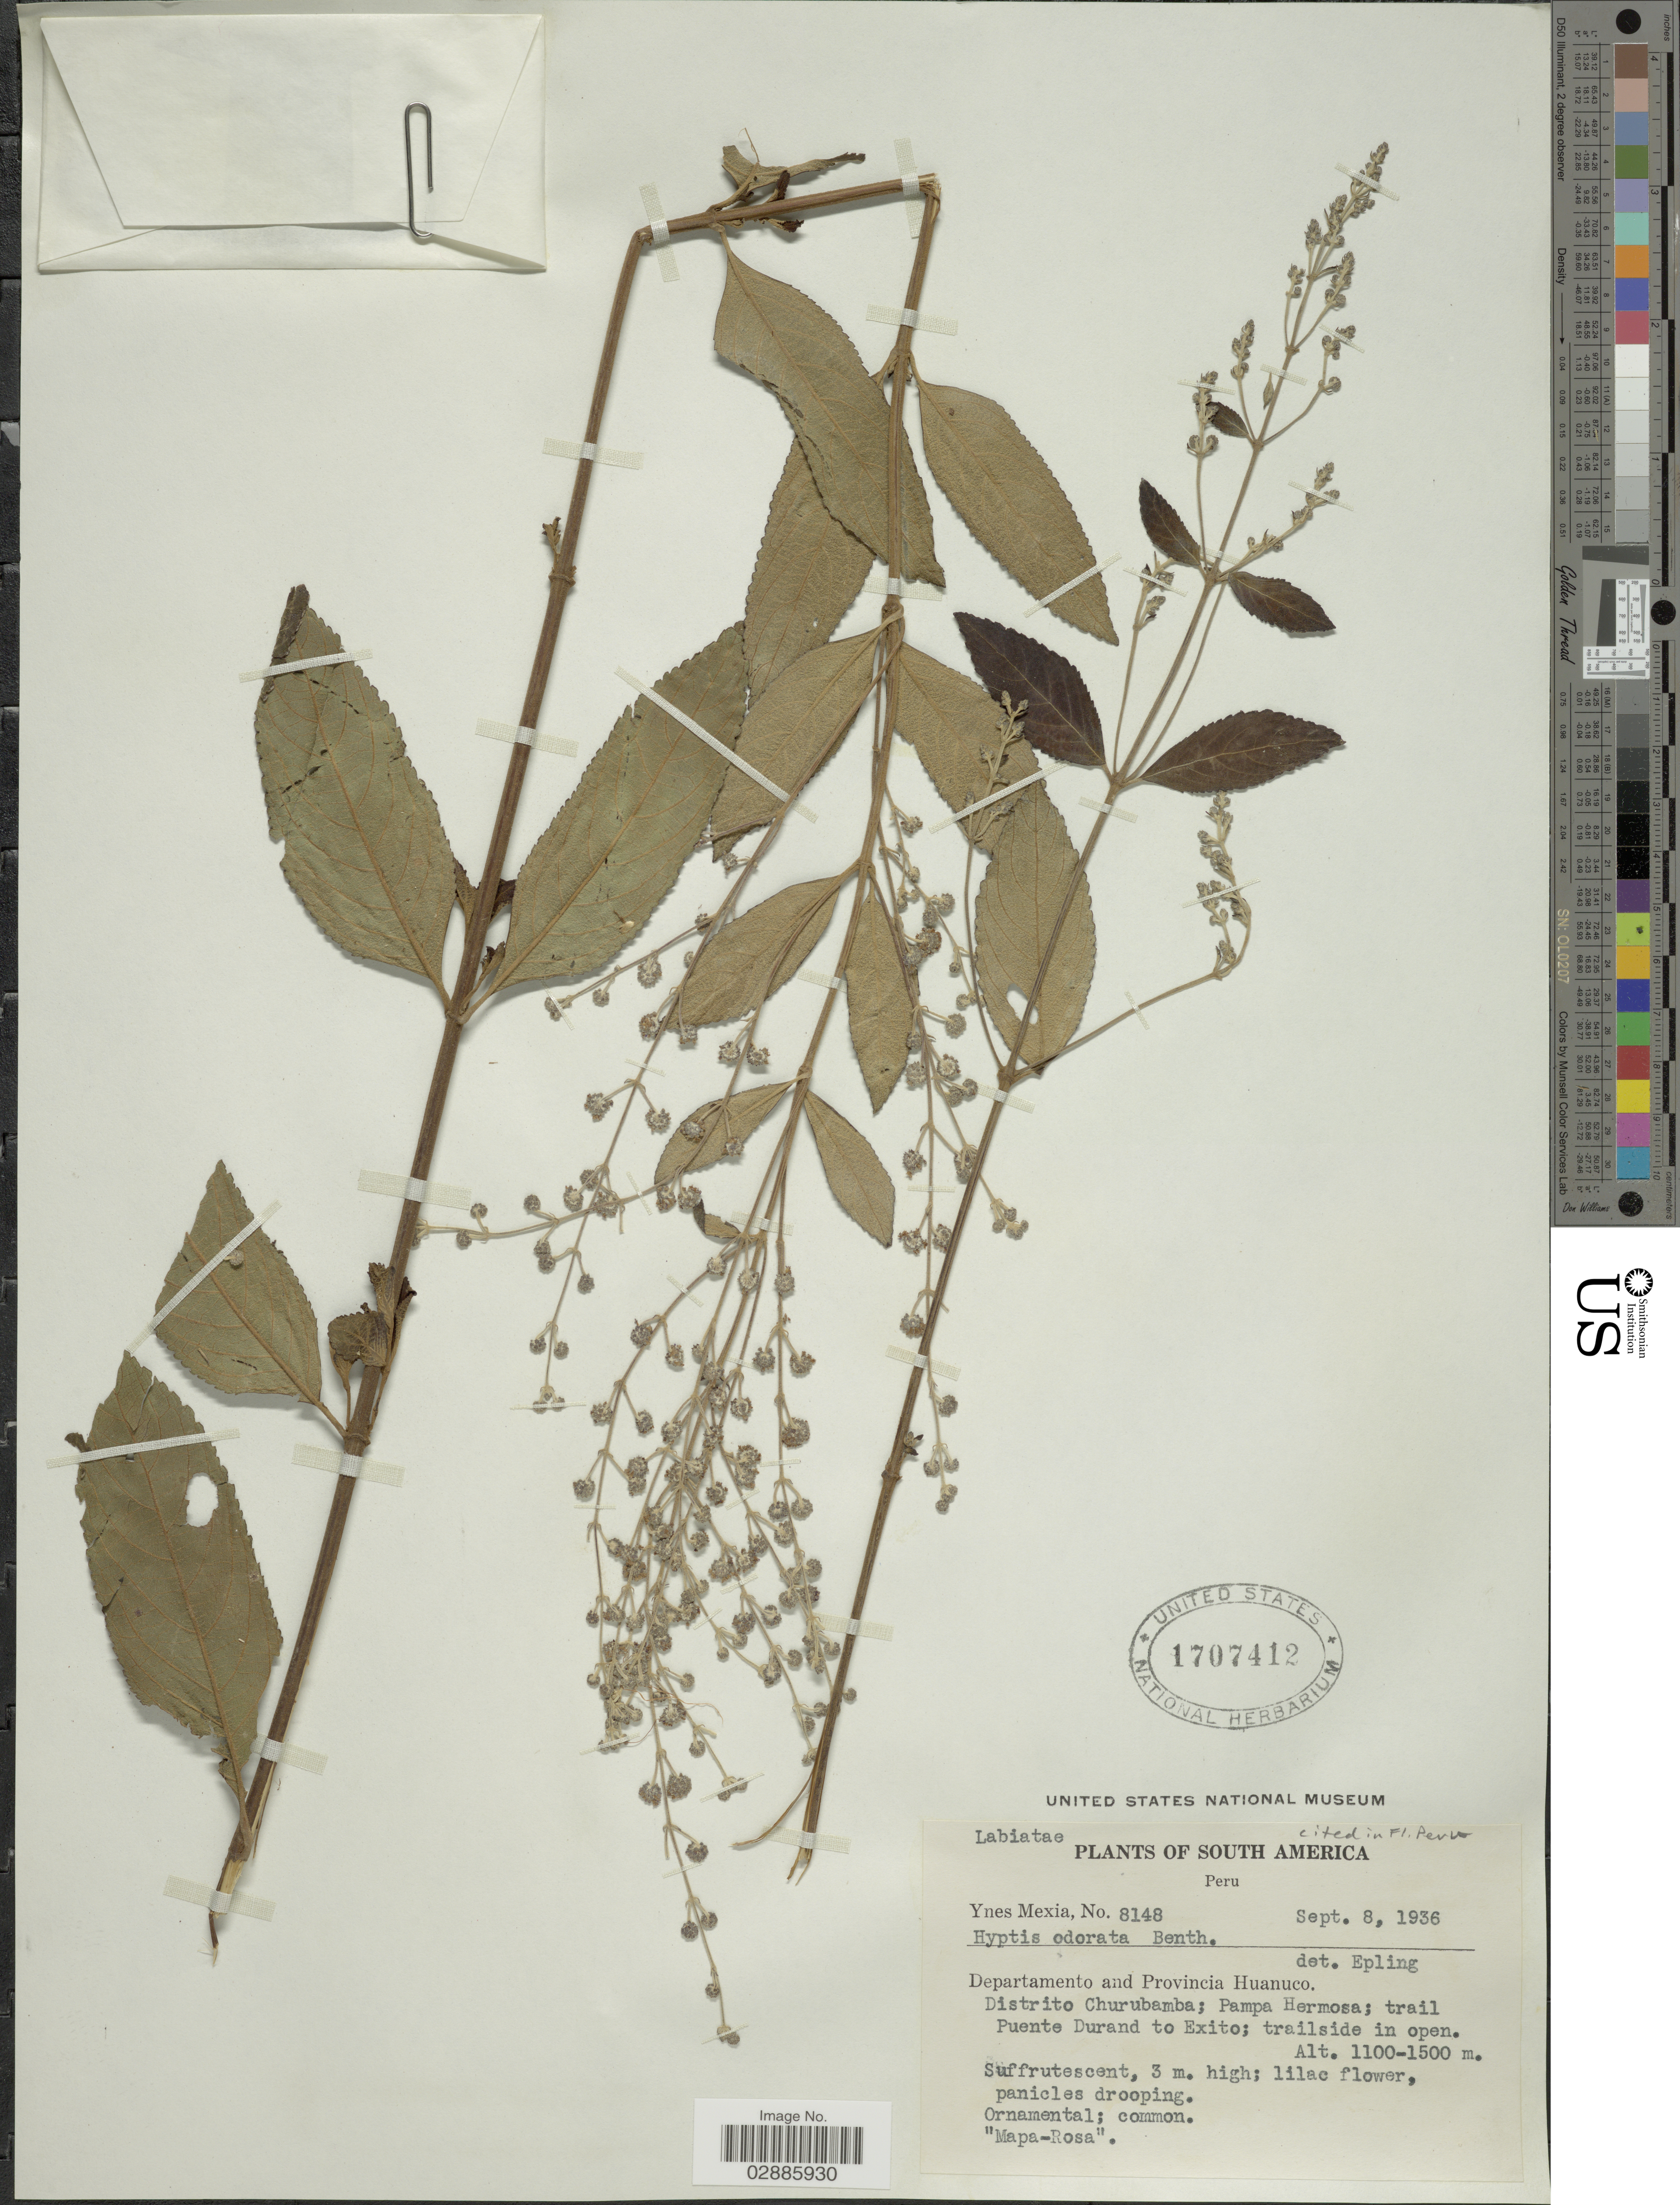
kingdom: Plantae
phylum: Tracheophyta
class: Magnoliopsida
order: Lamiales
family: Lamiaceae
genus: Hyptis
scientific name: Hyptis odorata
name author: Benth.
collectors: Y. Mexia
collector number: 8148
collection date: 1936-09-08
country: Peru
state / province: Huánuco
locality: Departamento and Provincia Huanuco, Distrito Churubamba; Pampa Hermosa; trail Puente Durand to Exito.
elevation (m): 1100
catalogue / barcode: US 1707412